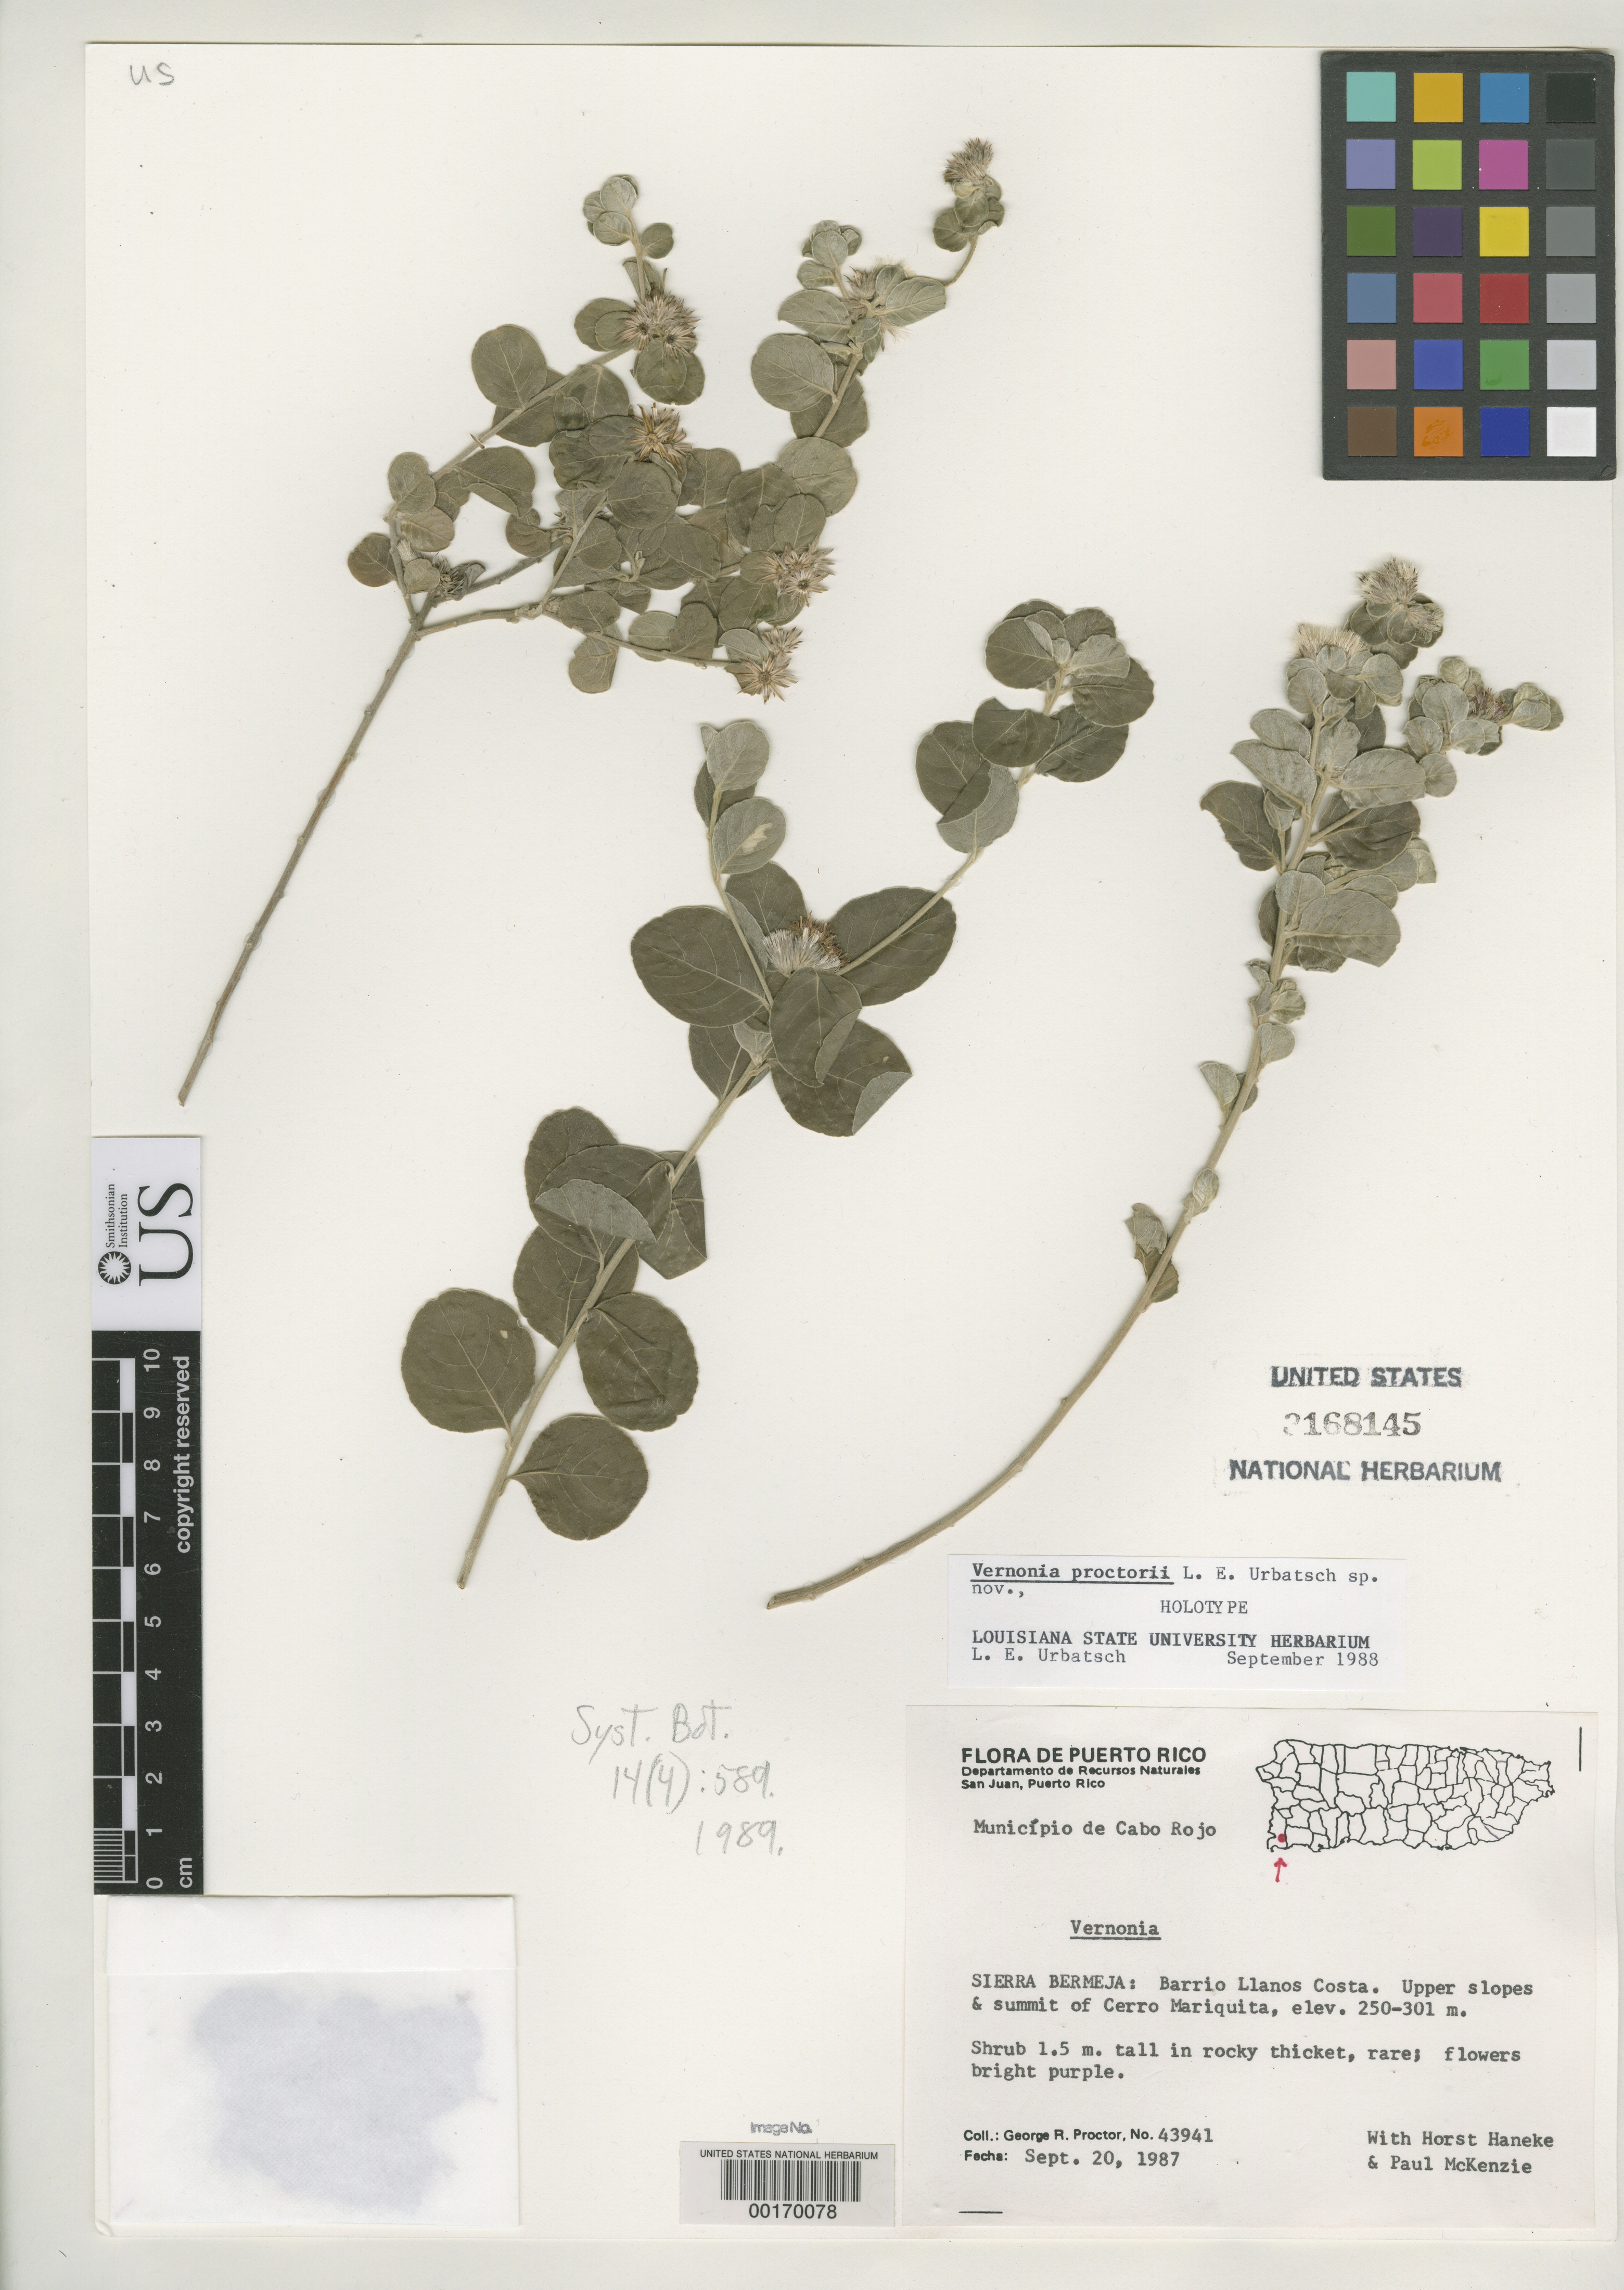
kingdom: Plantae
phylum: Tracheophyta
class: Magnoliopsida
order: Asterales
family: Asteraceae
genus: Vernonia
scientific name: Vernonia proctorii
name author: Urbatsch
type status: Holotype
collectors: G. R. Proctor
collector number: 43941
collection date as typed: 20 Sep 1987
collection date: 1987-09-20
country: Puerto Rico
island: Greater Antilles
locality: Sierra Bermeja, Barrio Llanos Costa, upper slopes and summit of Cerro Mariquita.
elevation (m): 250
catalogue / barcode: US 3168145